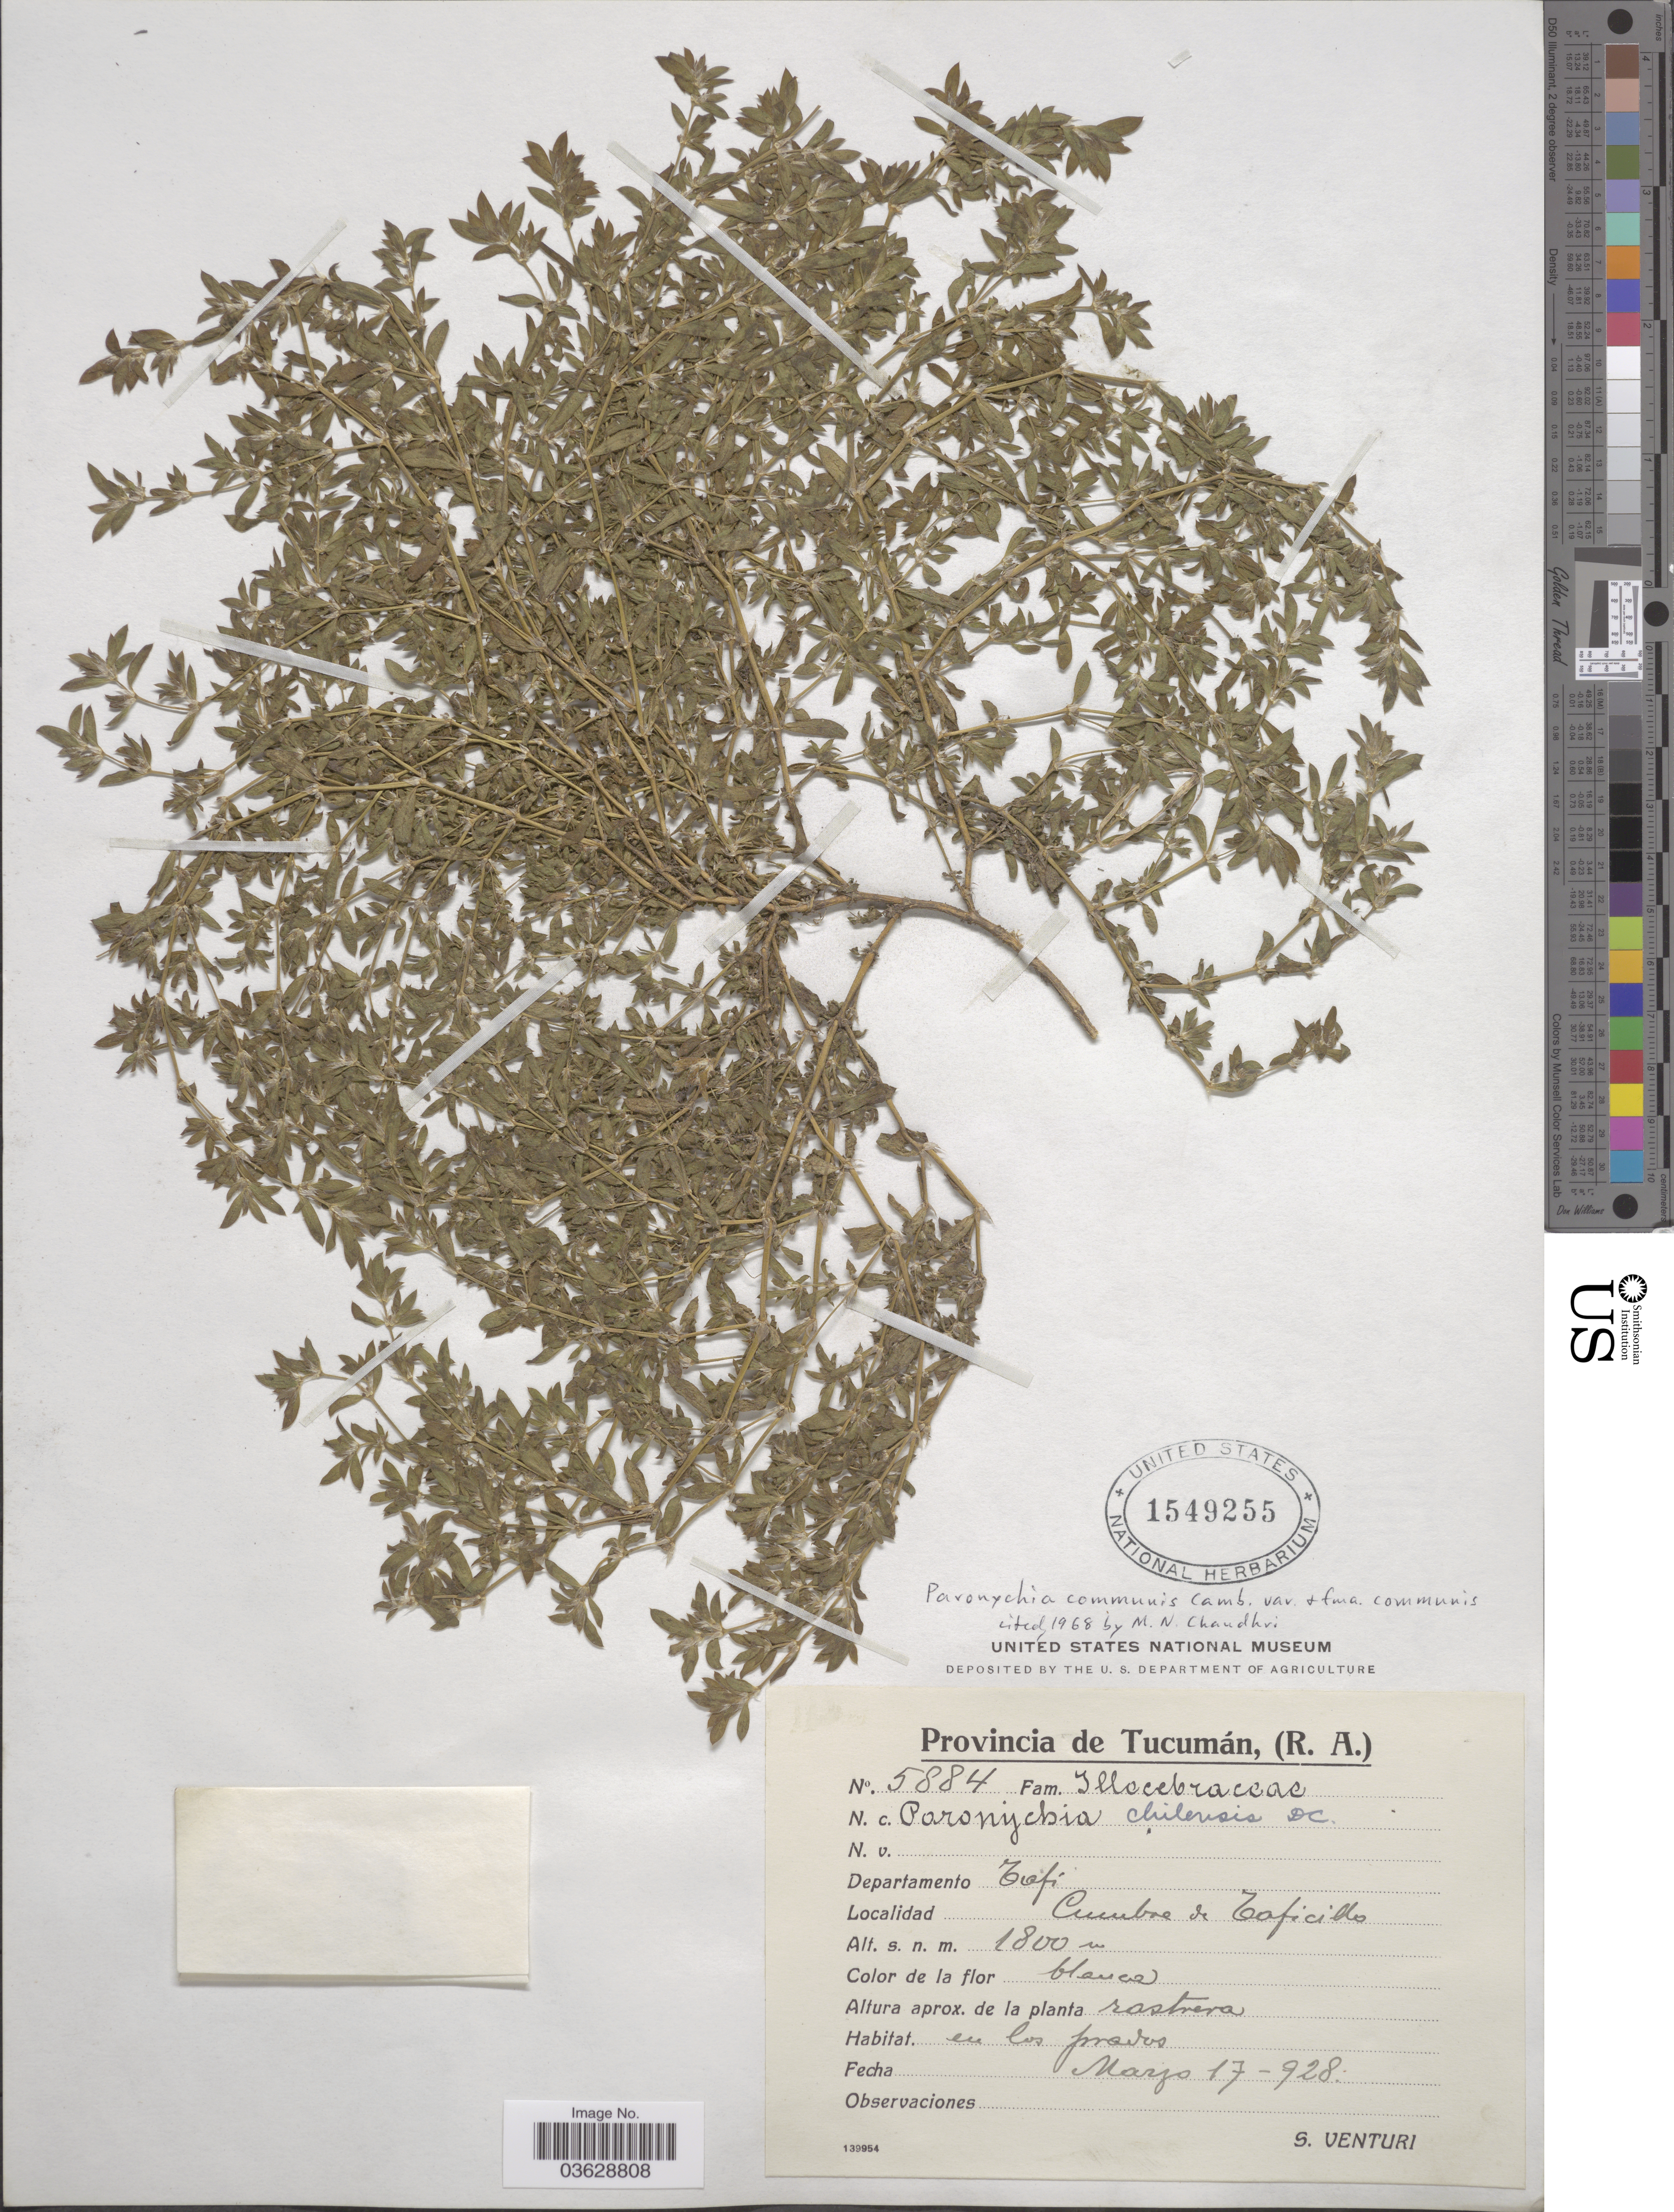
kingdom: Plantae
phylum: Tracheophyta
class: Magnoliopsida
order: Caryophyllales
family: Caryophyllaceae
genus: Paronychia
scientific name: Paronychia communis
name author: Cambess.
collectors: S. Venturi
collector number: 5884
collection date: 1928-03-17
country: Argentina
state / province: Tucuman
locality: Departamento Tafi. Cumbre de Taficillo.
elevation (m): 1800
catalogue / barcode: US 1549255